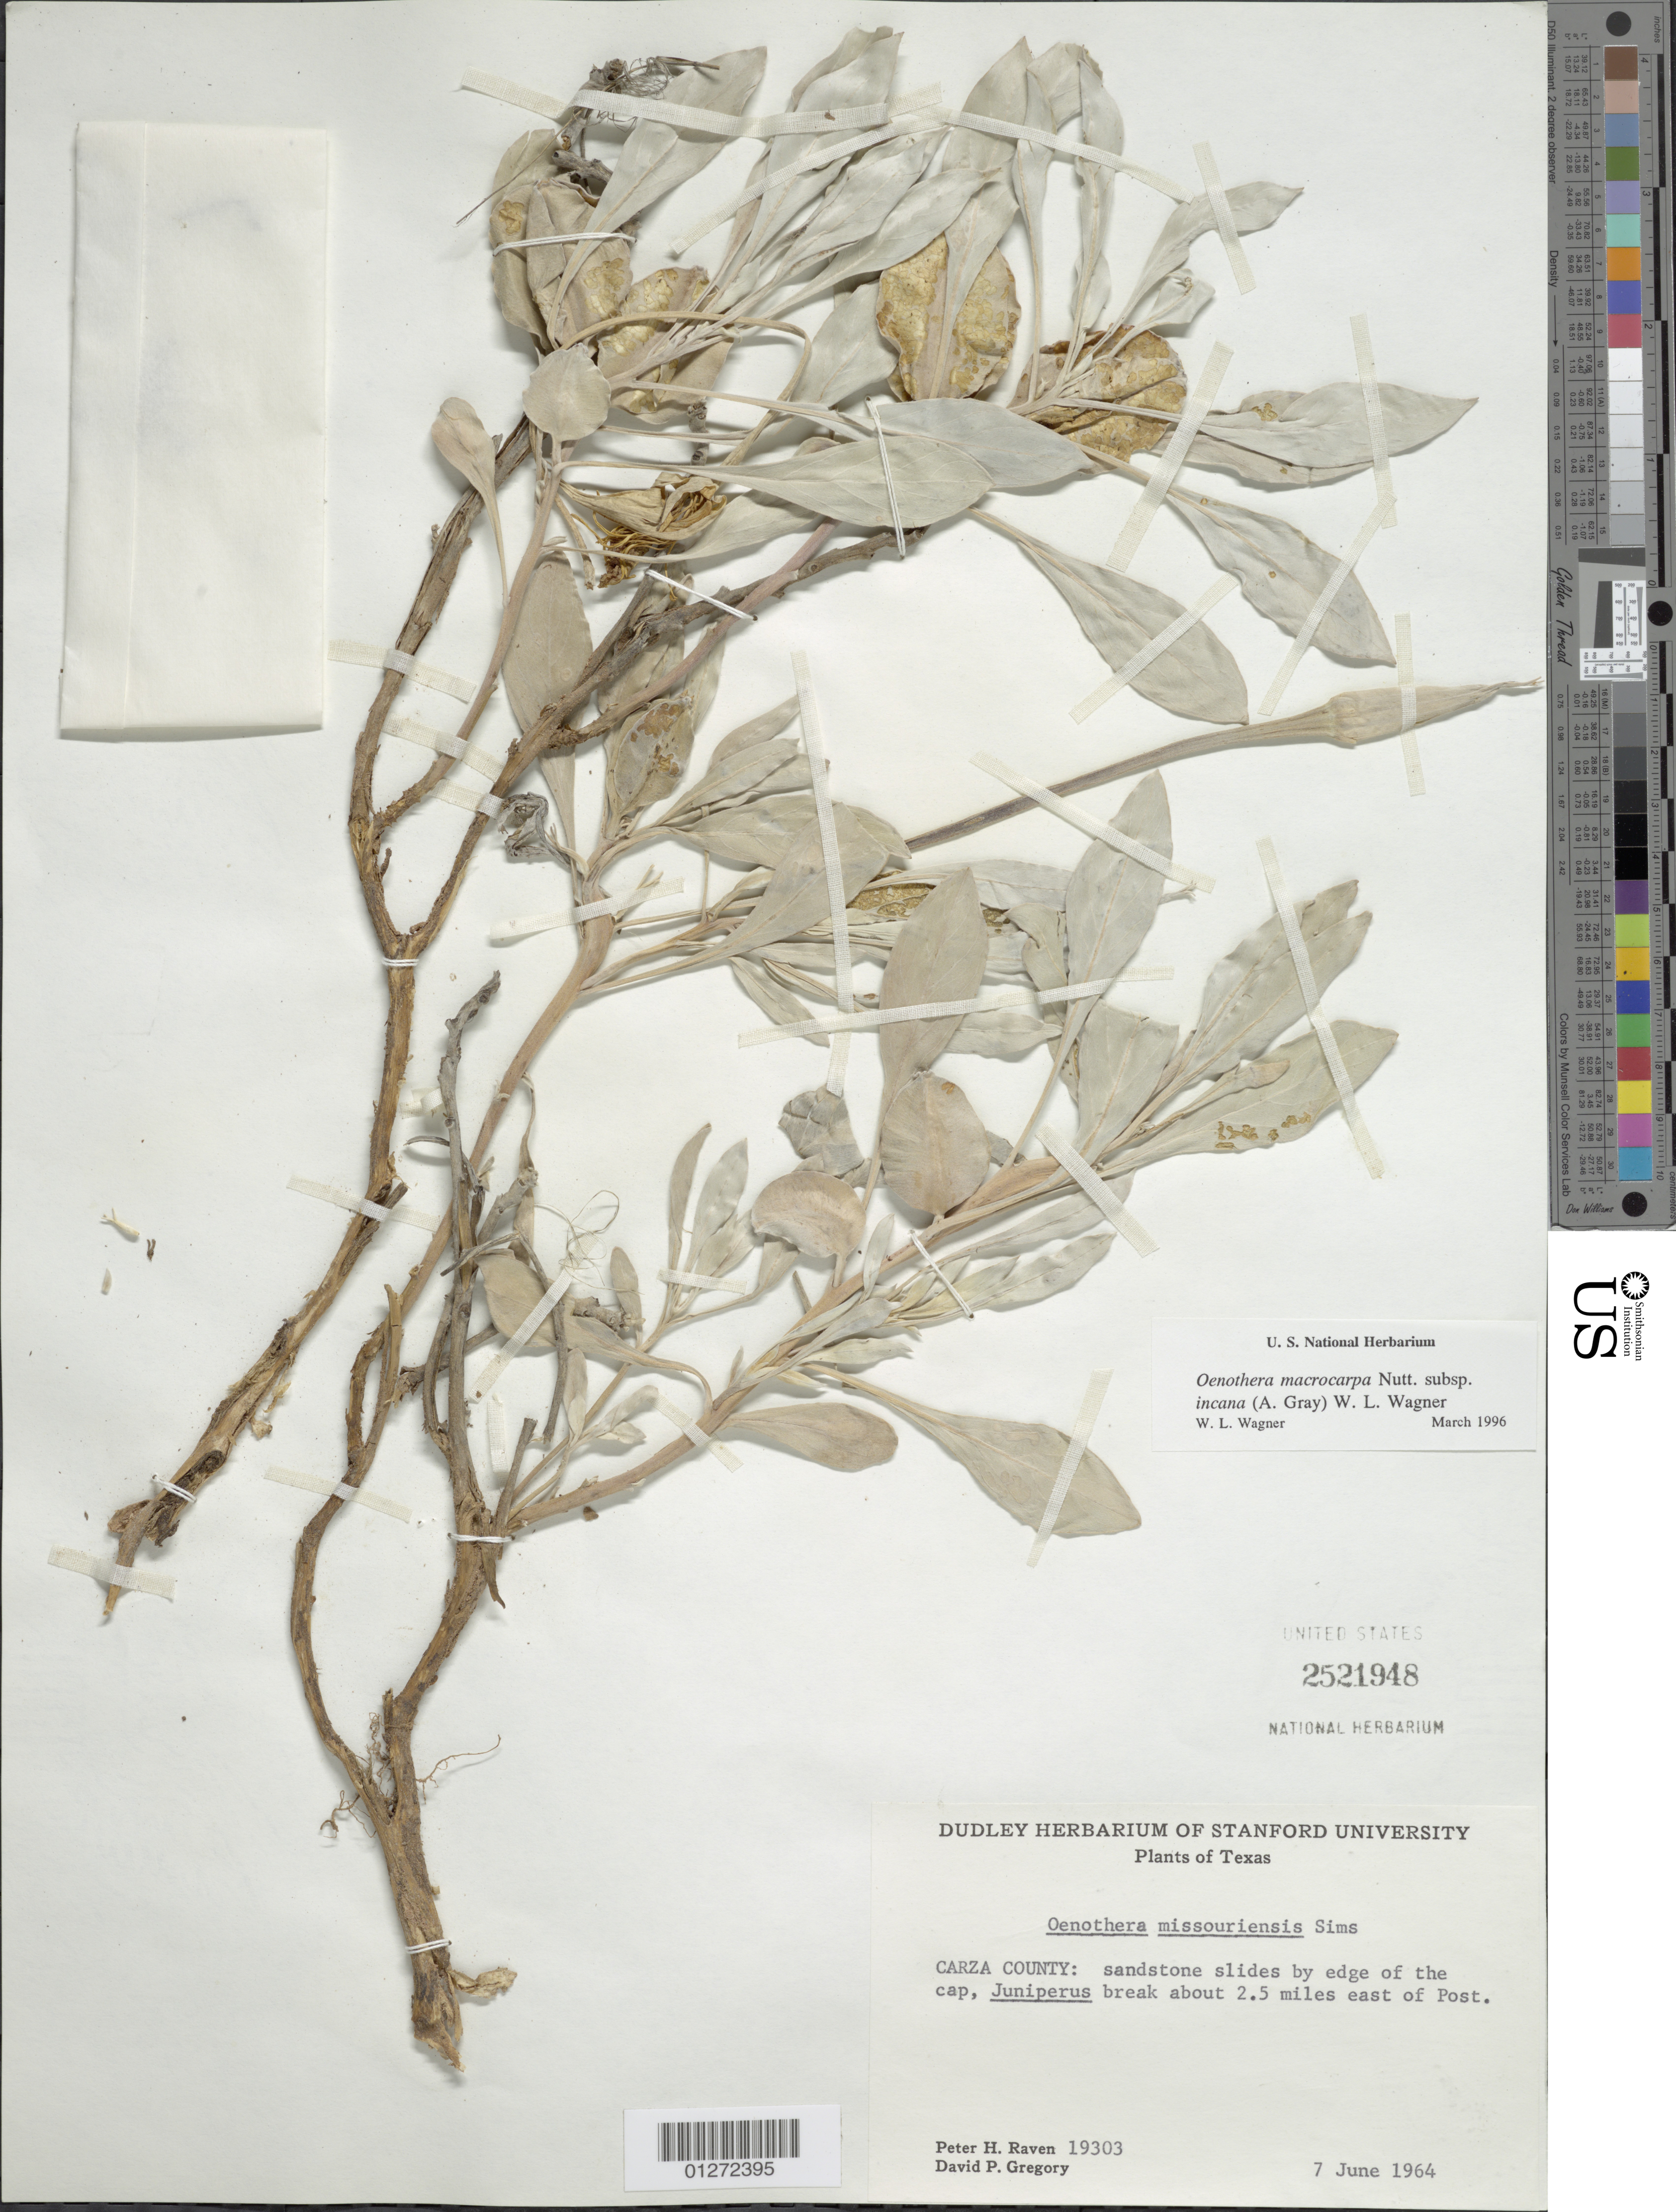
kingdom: Plantae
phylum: Tracheophyta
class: Magnoliopsida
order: Myrtales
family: Onagraceae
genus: Oenothera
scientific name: Oenothera macrocarpa subsp. incana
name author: (A. Gray) W.L. Wagner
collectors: P. Raven & D. Gregory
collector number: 19303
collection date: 1964-06-07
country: United States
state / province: Texas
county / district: Garza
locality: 2.5 mi E of Post.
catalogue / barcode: US 2521948